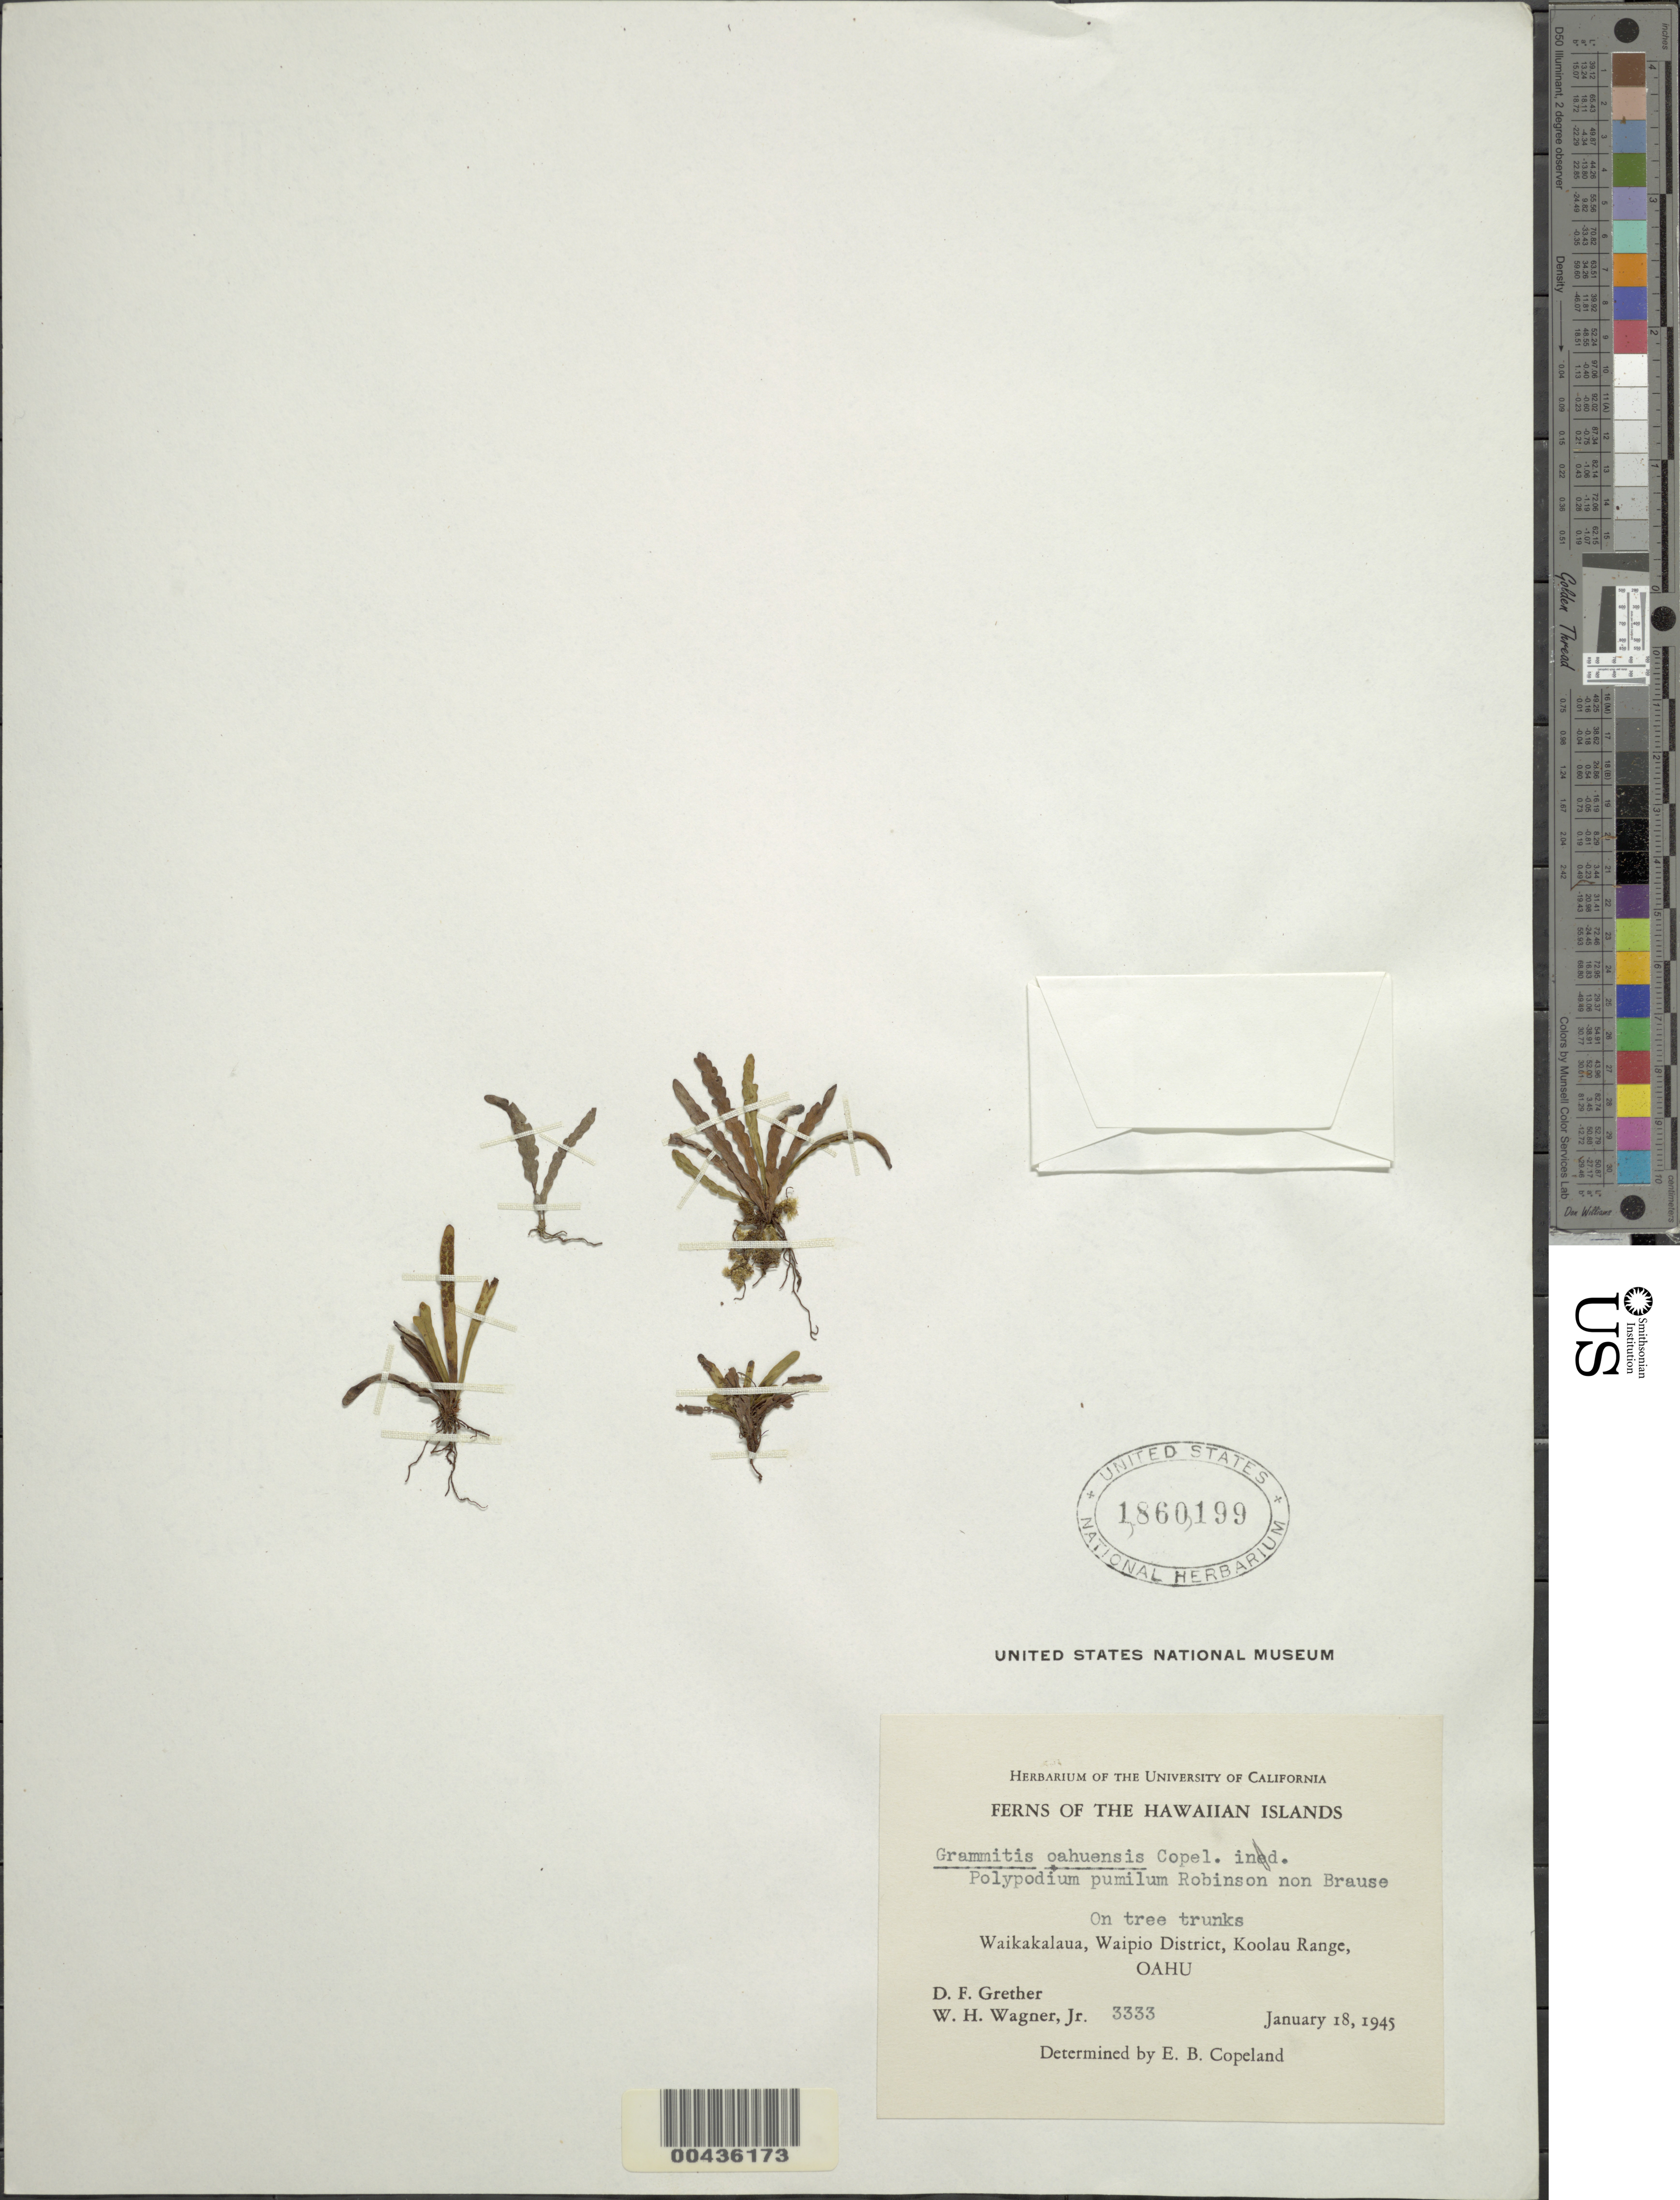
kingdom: Plantae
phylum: Tracheophyta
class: Polypodiopsida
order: Polypodiales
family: Polypodiaceae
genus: Adenophorus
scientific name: Adenophorus oahuensis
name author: (Copel.) L.E. Bishop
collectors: D. F. Grether & W. H. Wagner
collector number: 3333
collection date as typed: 18 Jan 1945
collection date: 1945-01-18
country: United States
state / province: Hawaii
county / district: Honolulu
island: Oahu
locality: Waikakalaua, Waipio District, Koolau Range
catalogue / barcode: US 1860199